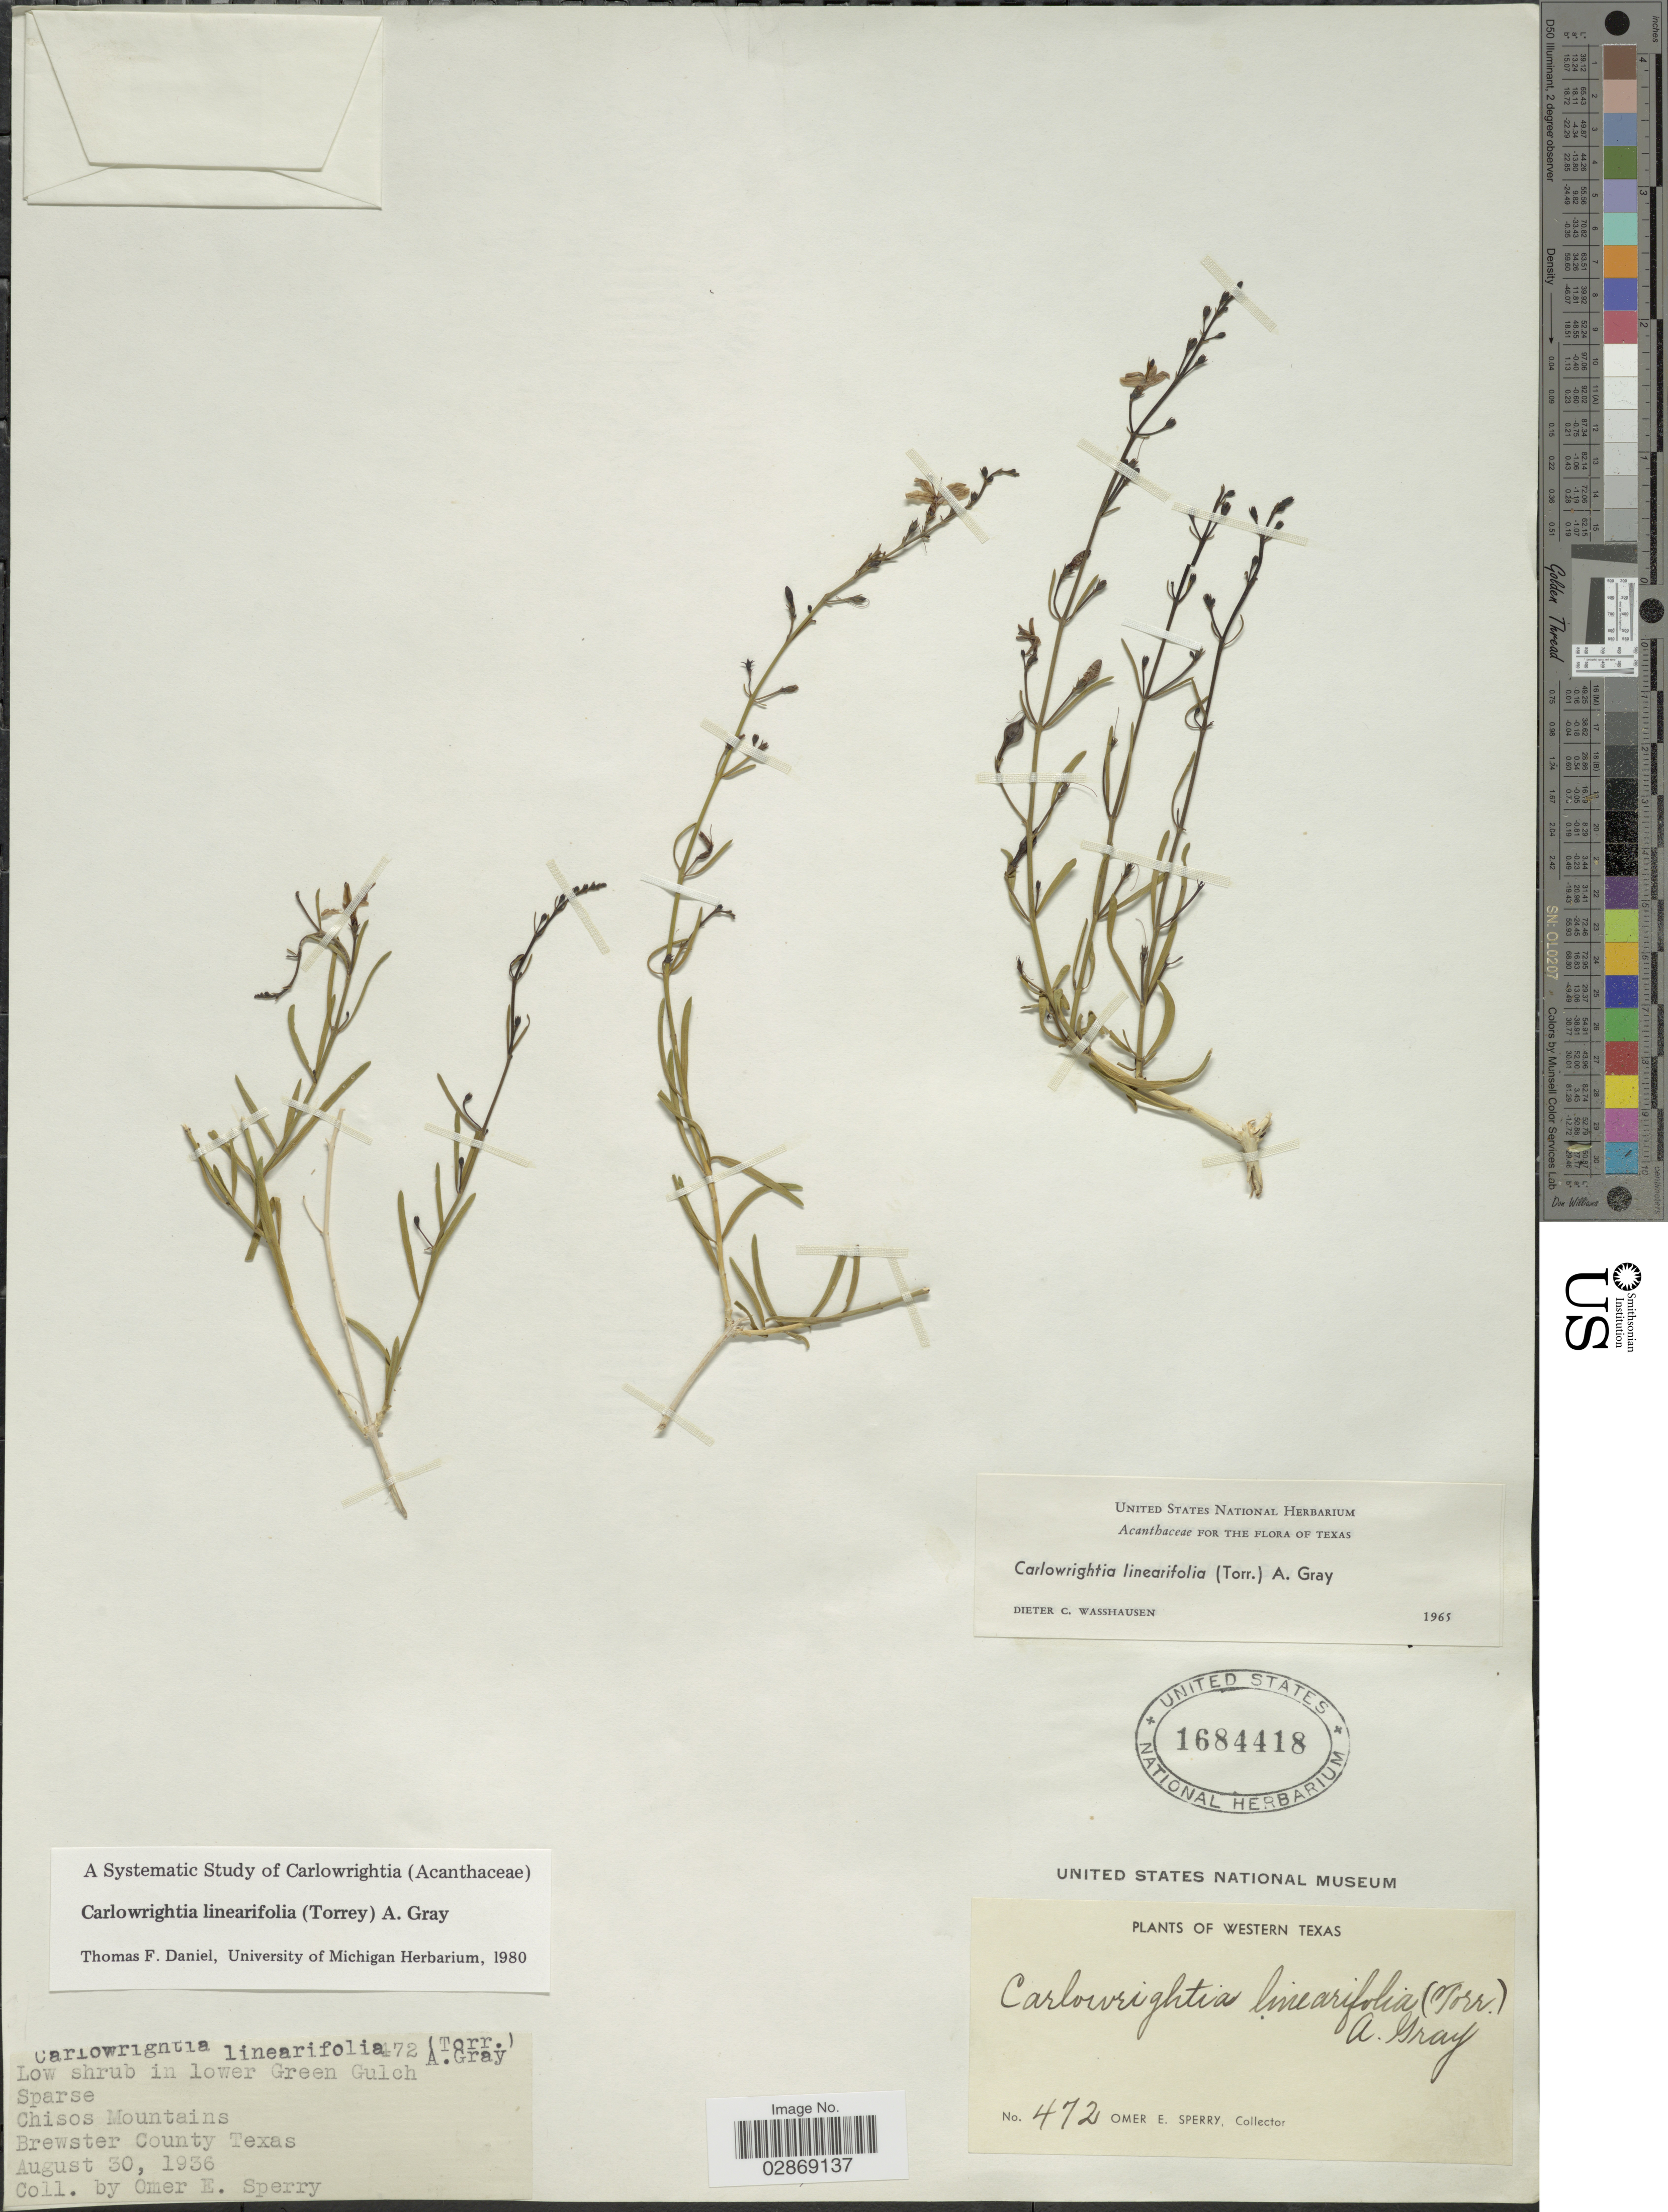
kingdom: Plantae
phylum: Tracheophyta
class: Magnoliopsida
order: Lamiales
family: Acanthaceae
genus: Carlowrightia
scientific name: Carlowrightia linearifolia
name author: (Torr.) A. Gray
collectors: O. E. Sperry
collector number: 472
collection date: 1936-08-30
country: United States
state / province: Texas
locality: Western Texas. Chisos Mountains, Brewster County.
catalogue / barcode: US 1684418